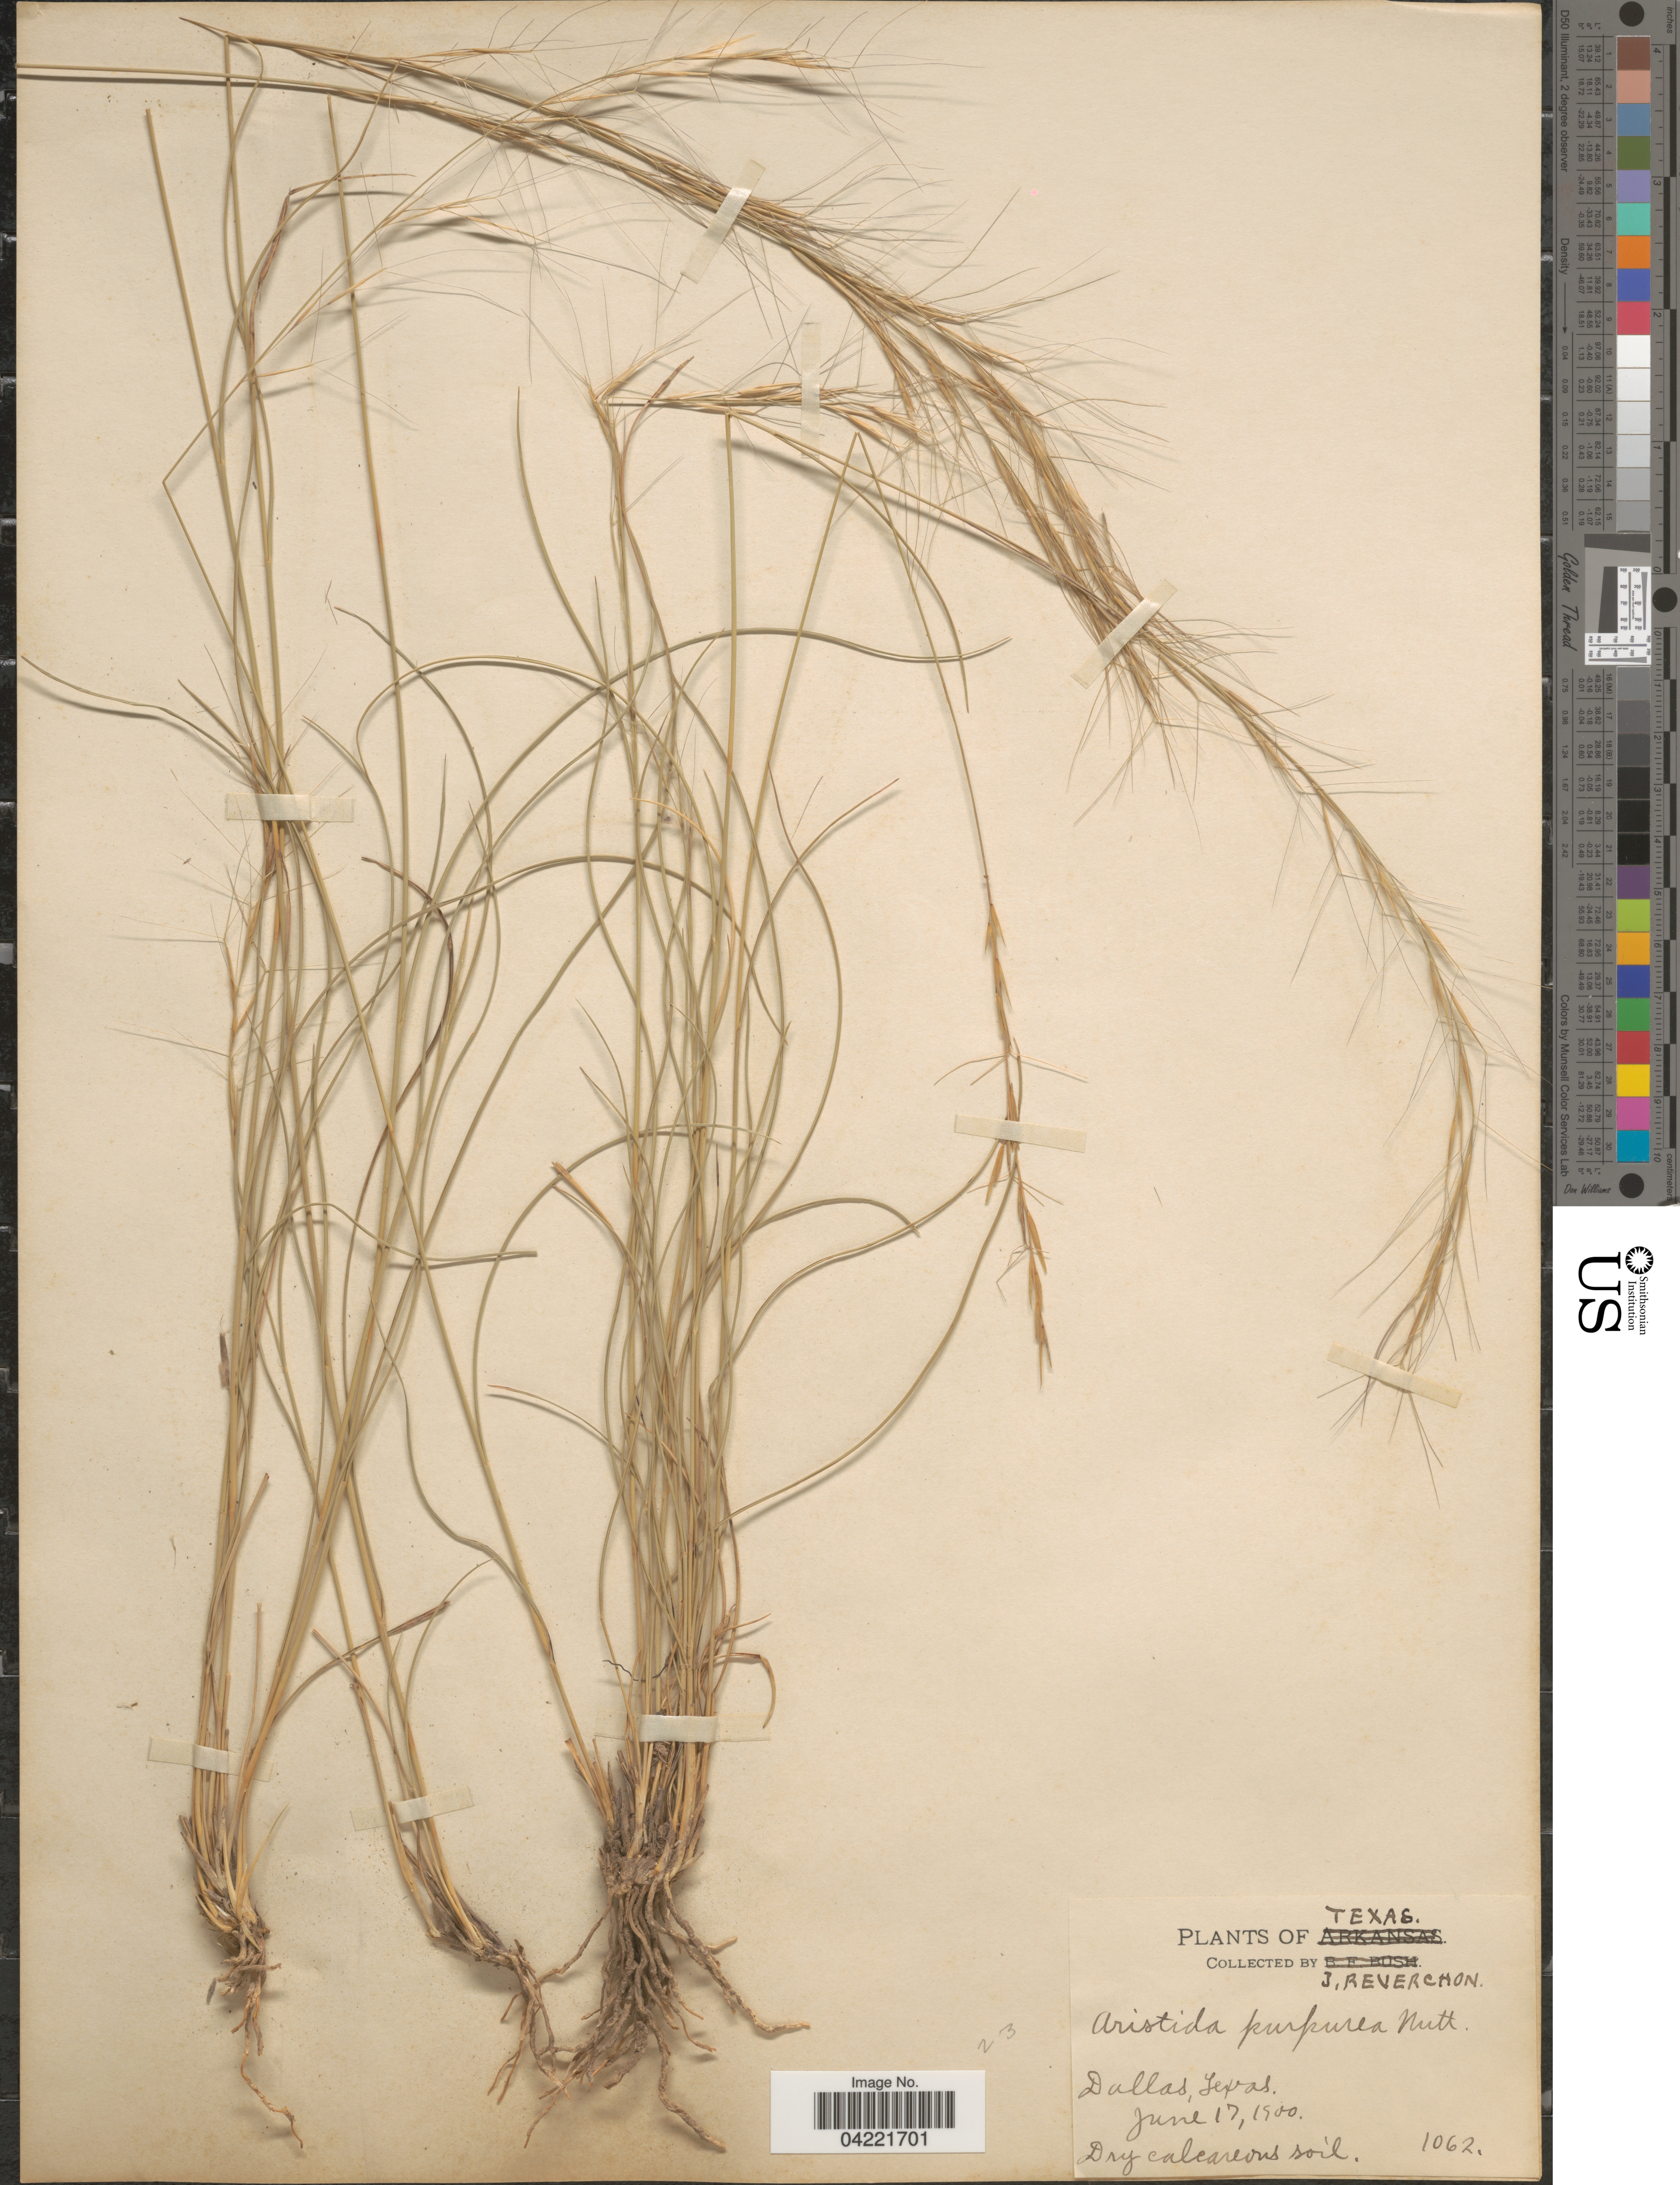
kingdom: Plantae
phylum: Tracheophyta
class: Liliopsida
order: Poales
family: Poaceae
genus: Aristida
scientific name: Aristida purpurea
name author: Nutt.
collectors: J. Reverchon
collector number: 1062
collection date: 1900-06-17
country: United States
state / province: Texas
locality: Dallas.